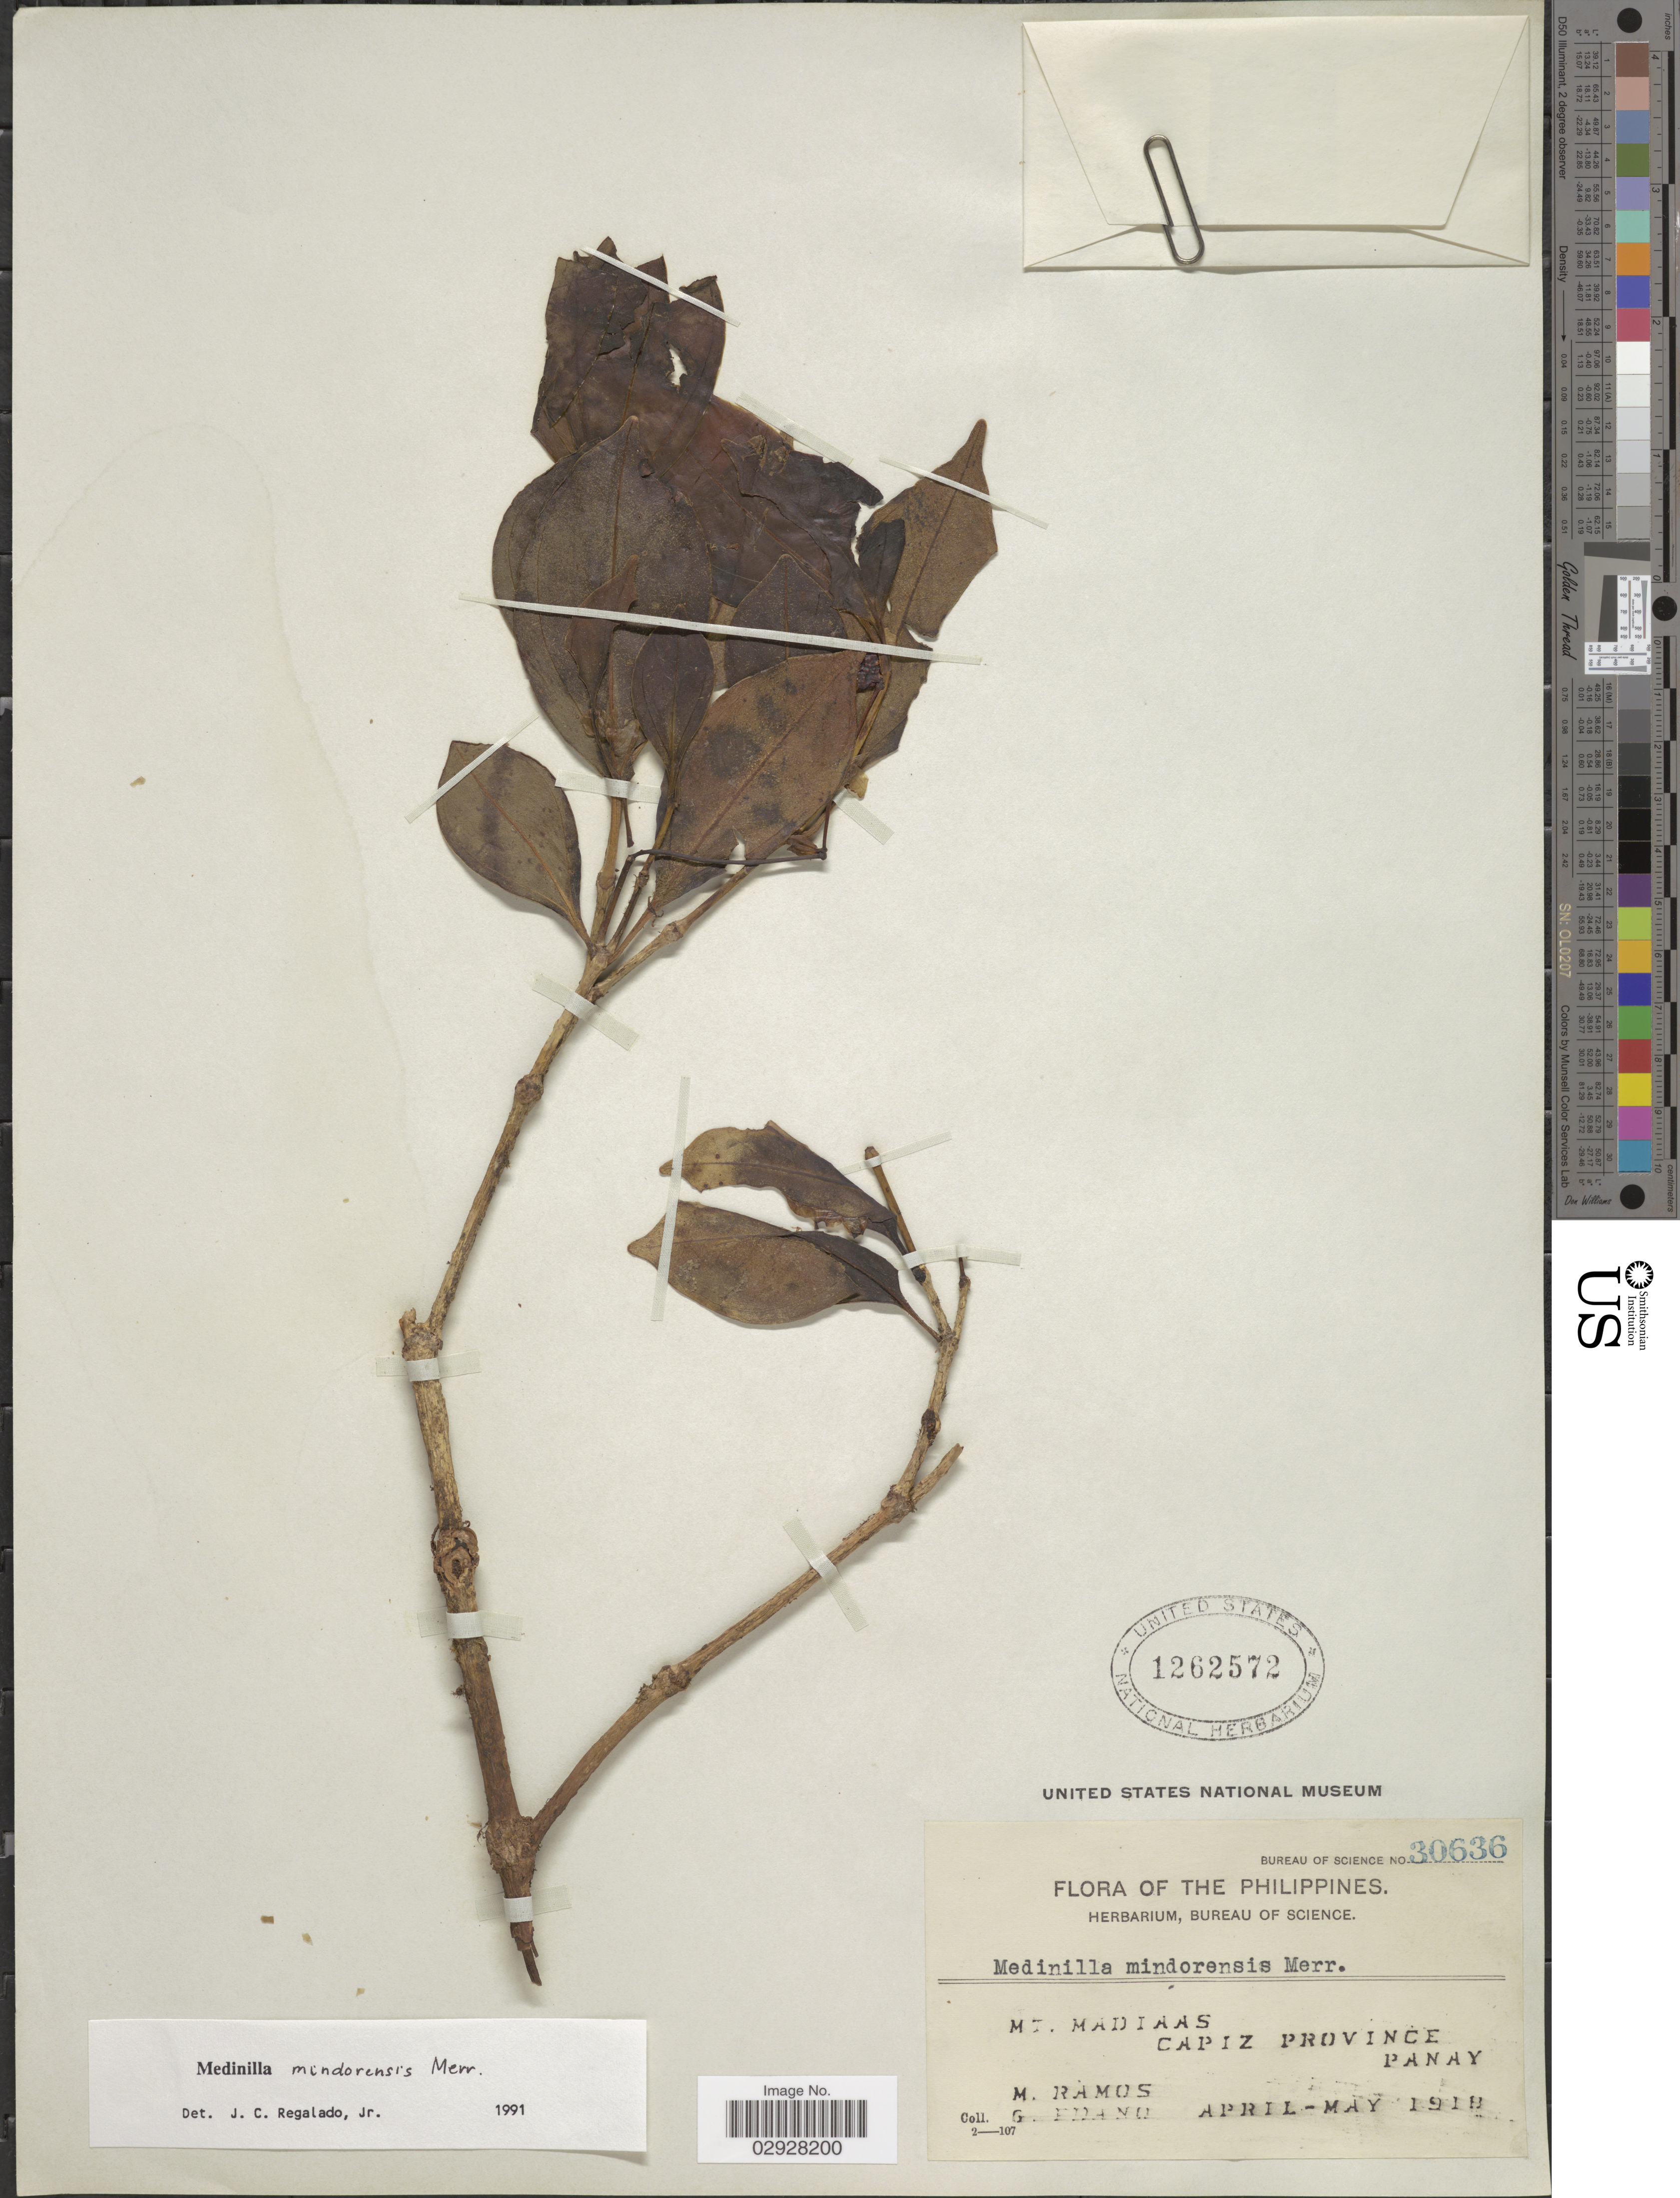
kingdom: Plantae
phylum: Tracheophyta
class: Magnoliopsida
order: Myrtales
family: Melastomataceae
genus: Medinilla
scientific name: Medinilla mindorensis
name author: Merr.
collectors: M. Ramos & G. Edaño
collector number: Bureau of Science 30636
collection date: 1918-04/1918-05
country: Philippines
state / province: Western Visayas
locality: Mt. Madiaas, Capiz Province, Panay.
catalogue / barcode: US 1262572